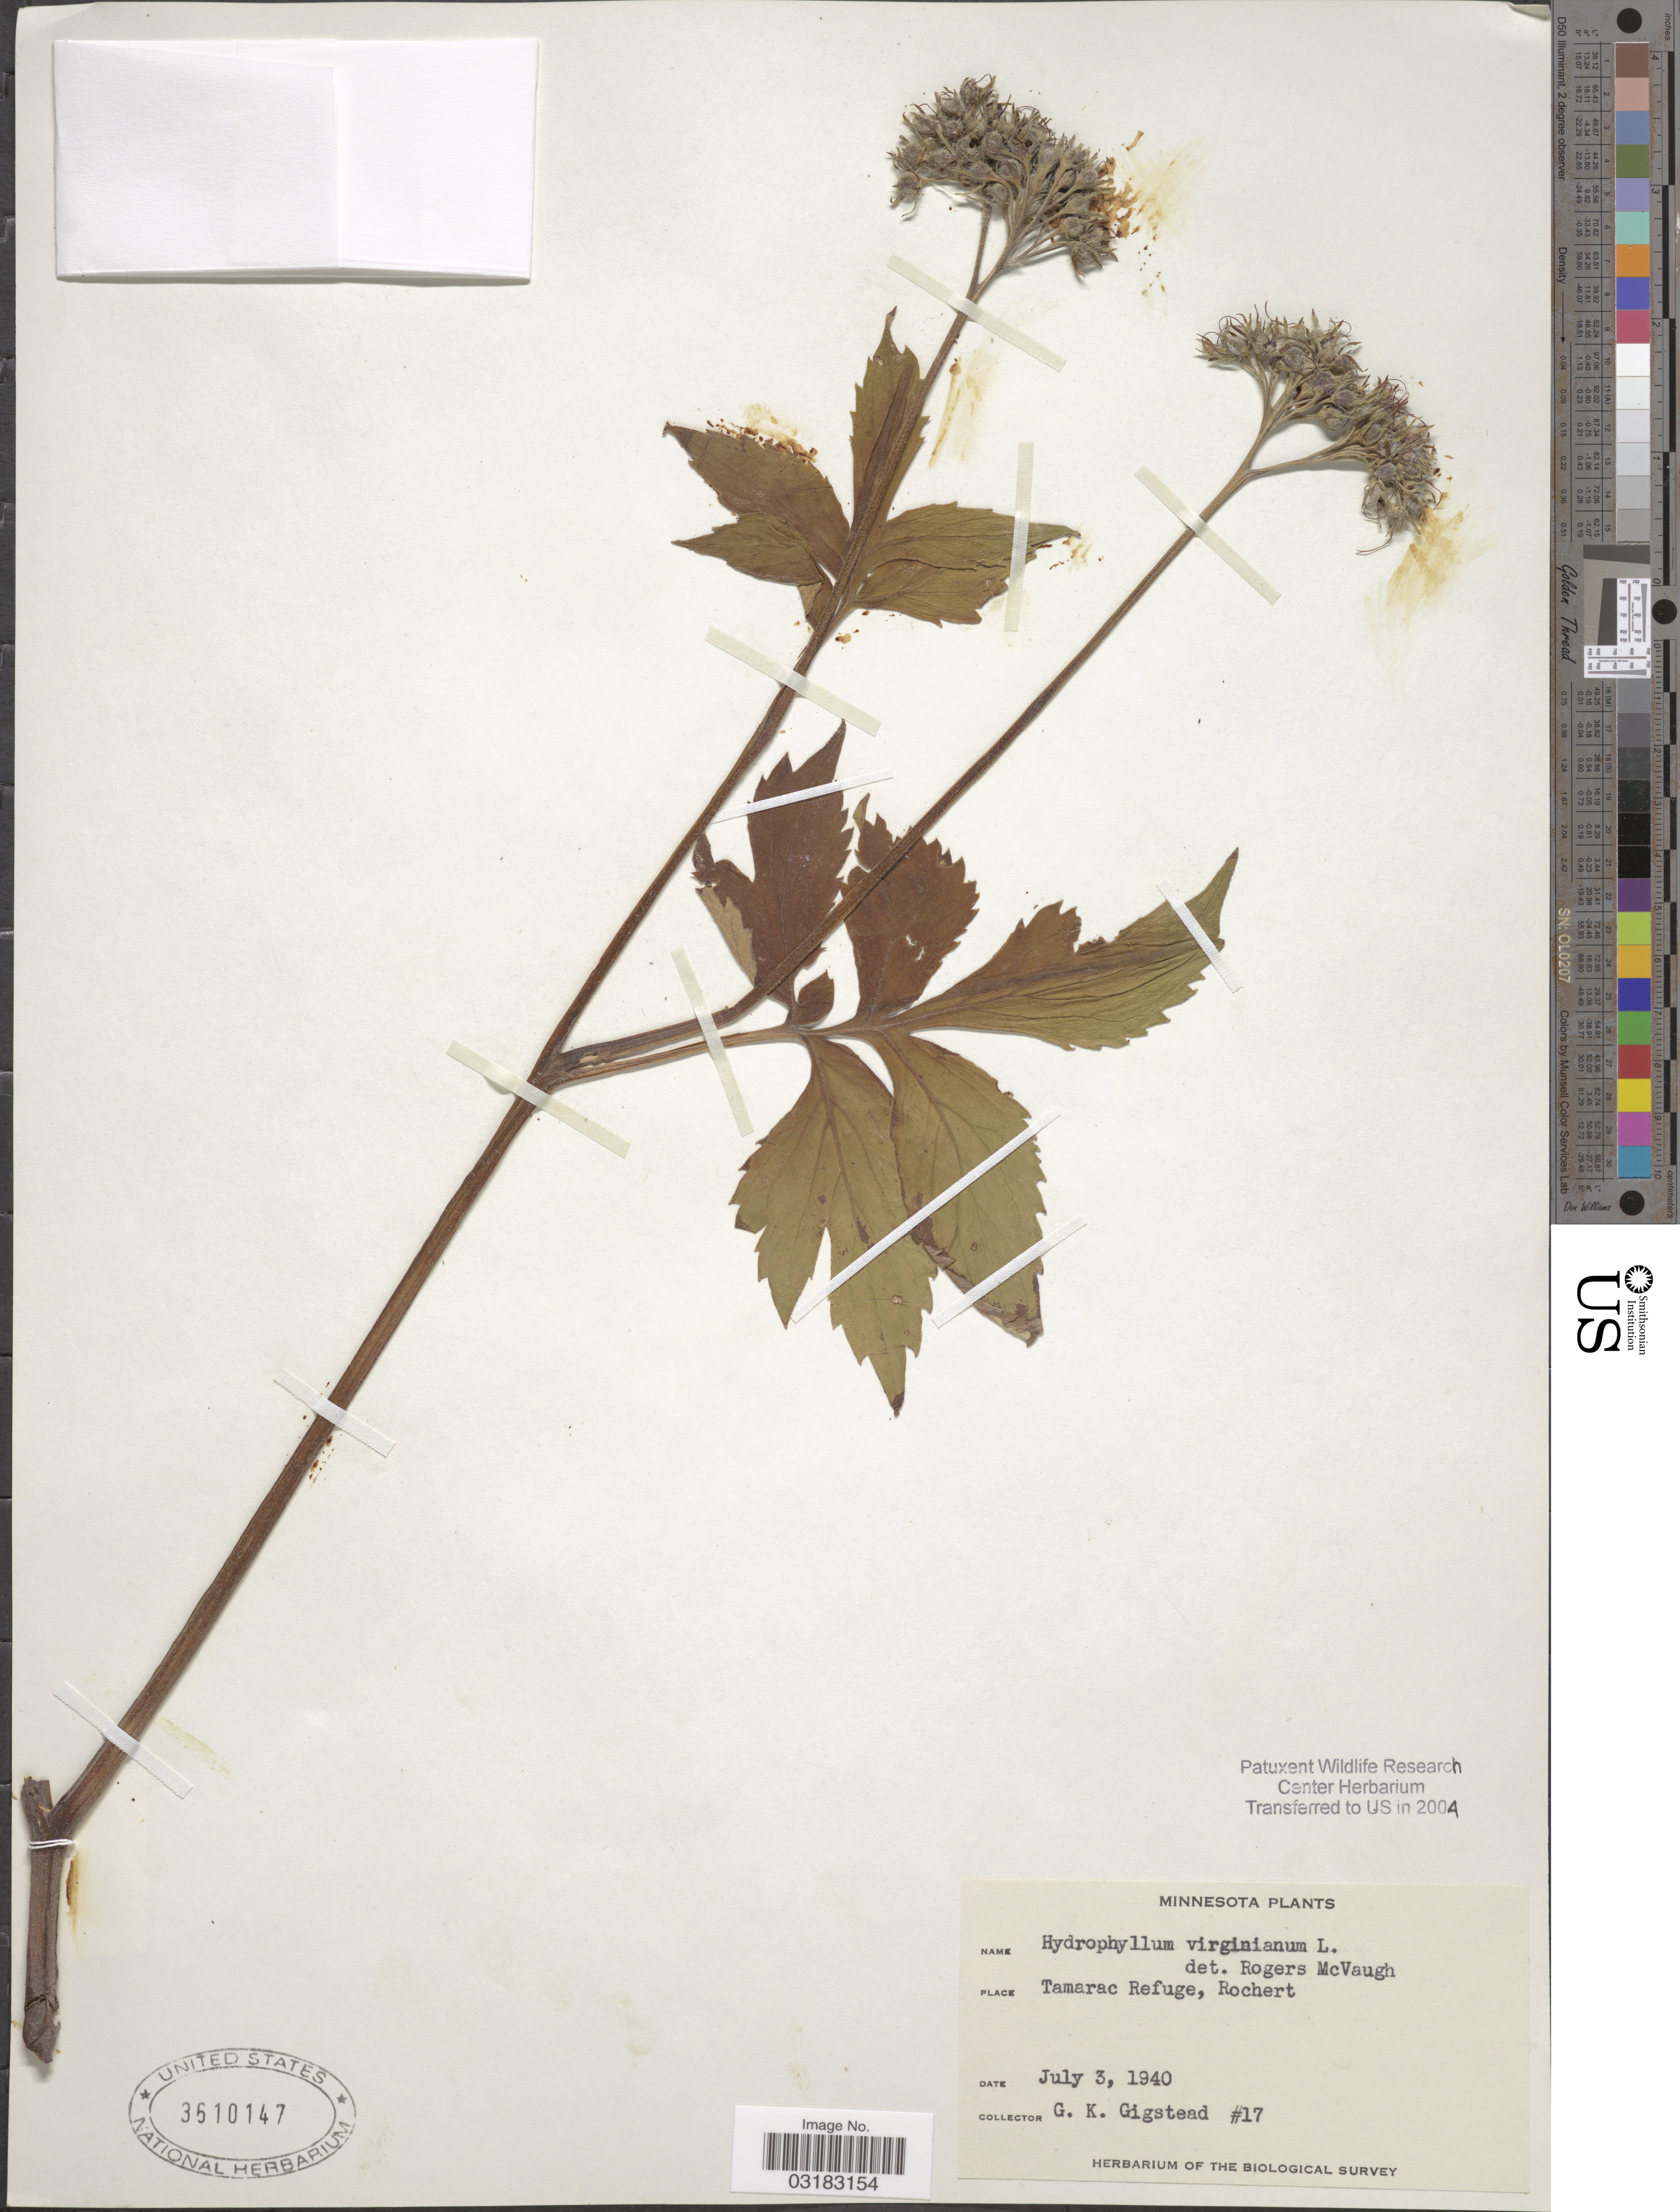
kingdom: Plantae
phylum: Tracheophyta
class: Magnoliopsida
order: Boraginales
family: Hydrophyllaceae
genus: Hydrophyllum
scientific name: Hydrophyllum virginianum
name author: L.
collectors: G. Gigstead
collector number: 17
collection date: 1940-07-03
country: United States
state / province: Minnesota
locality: Tamarac Refuge, Rochert.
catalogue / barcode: US 3610147